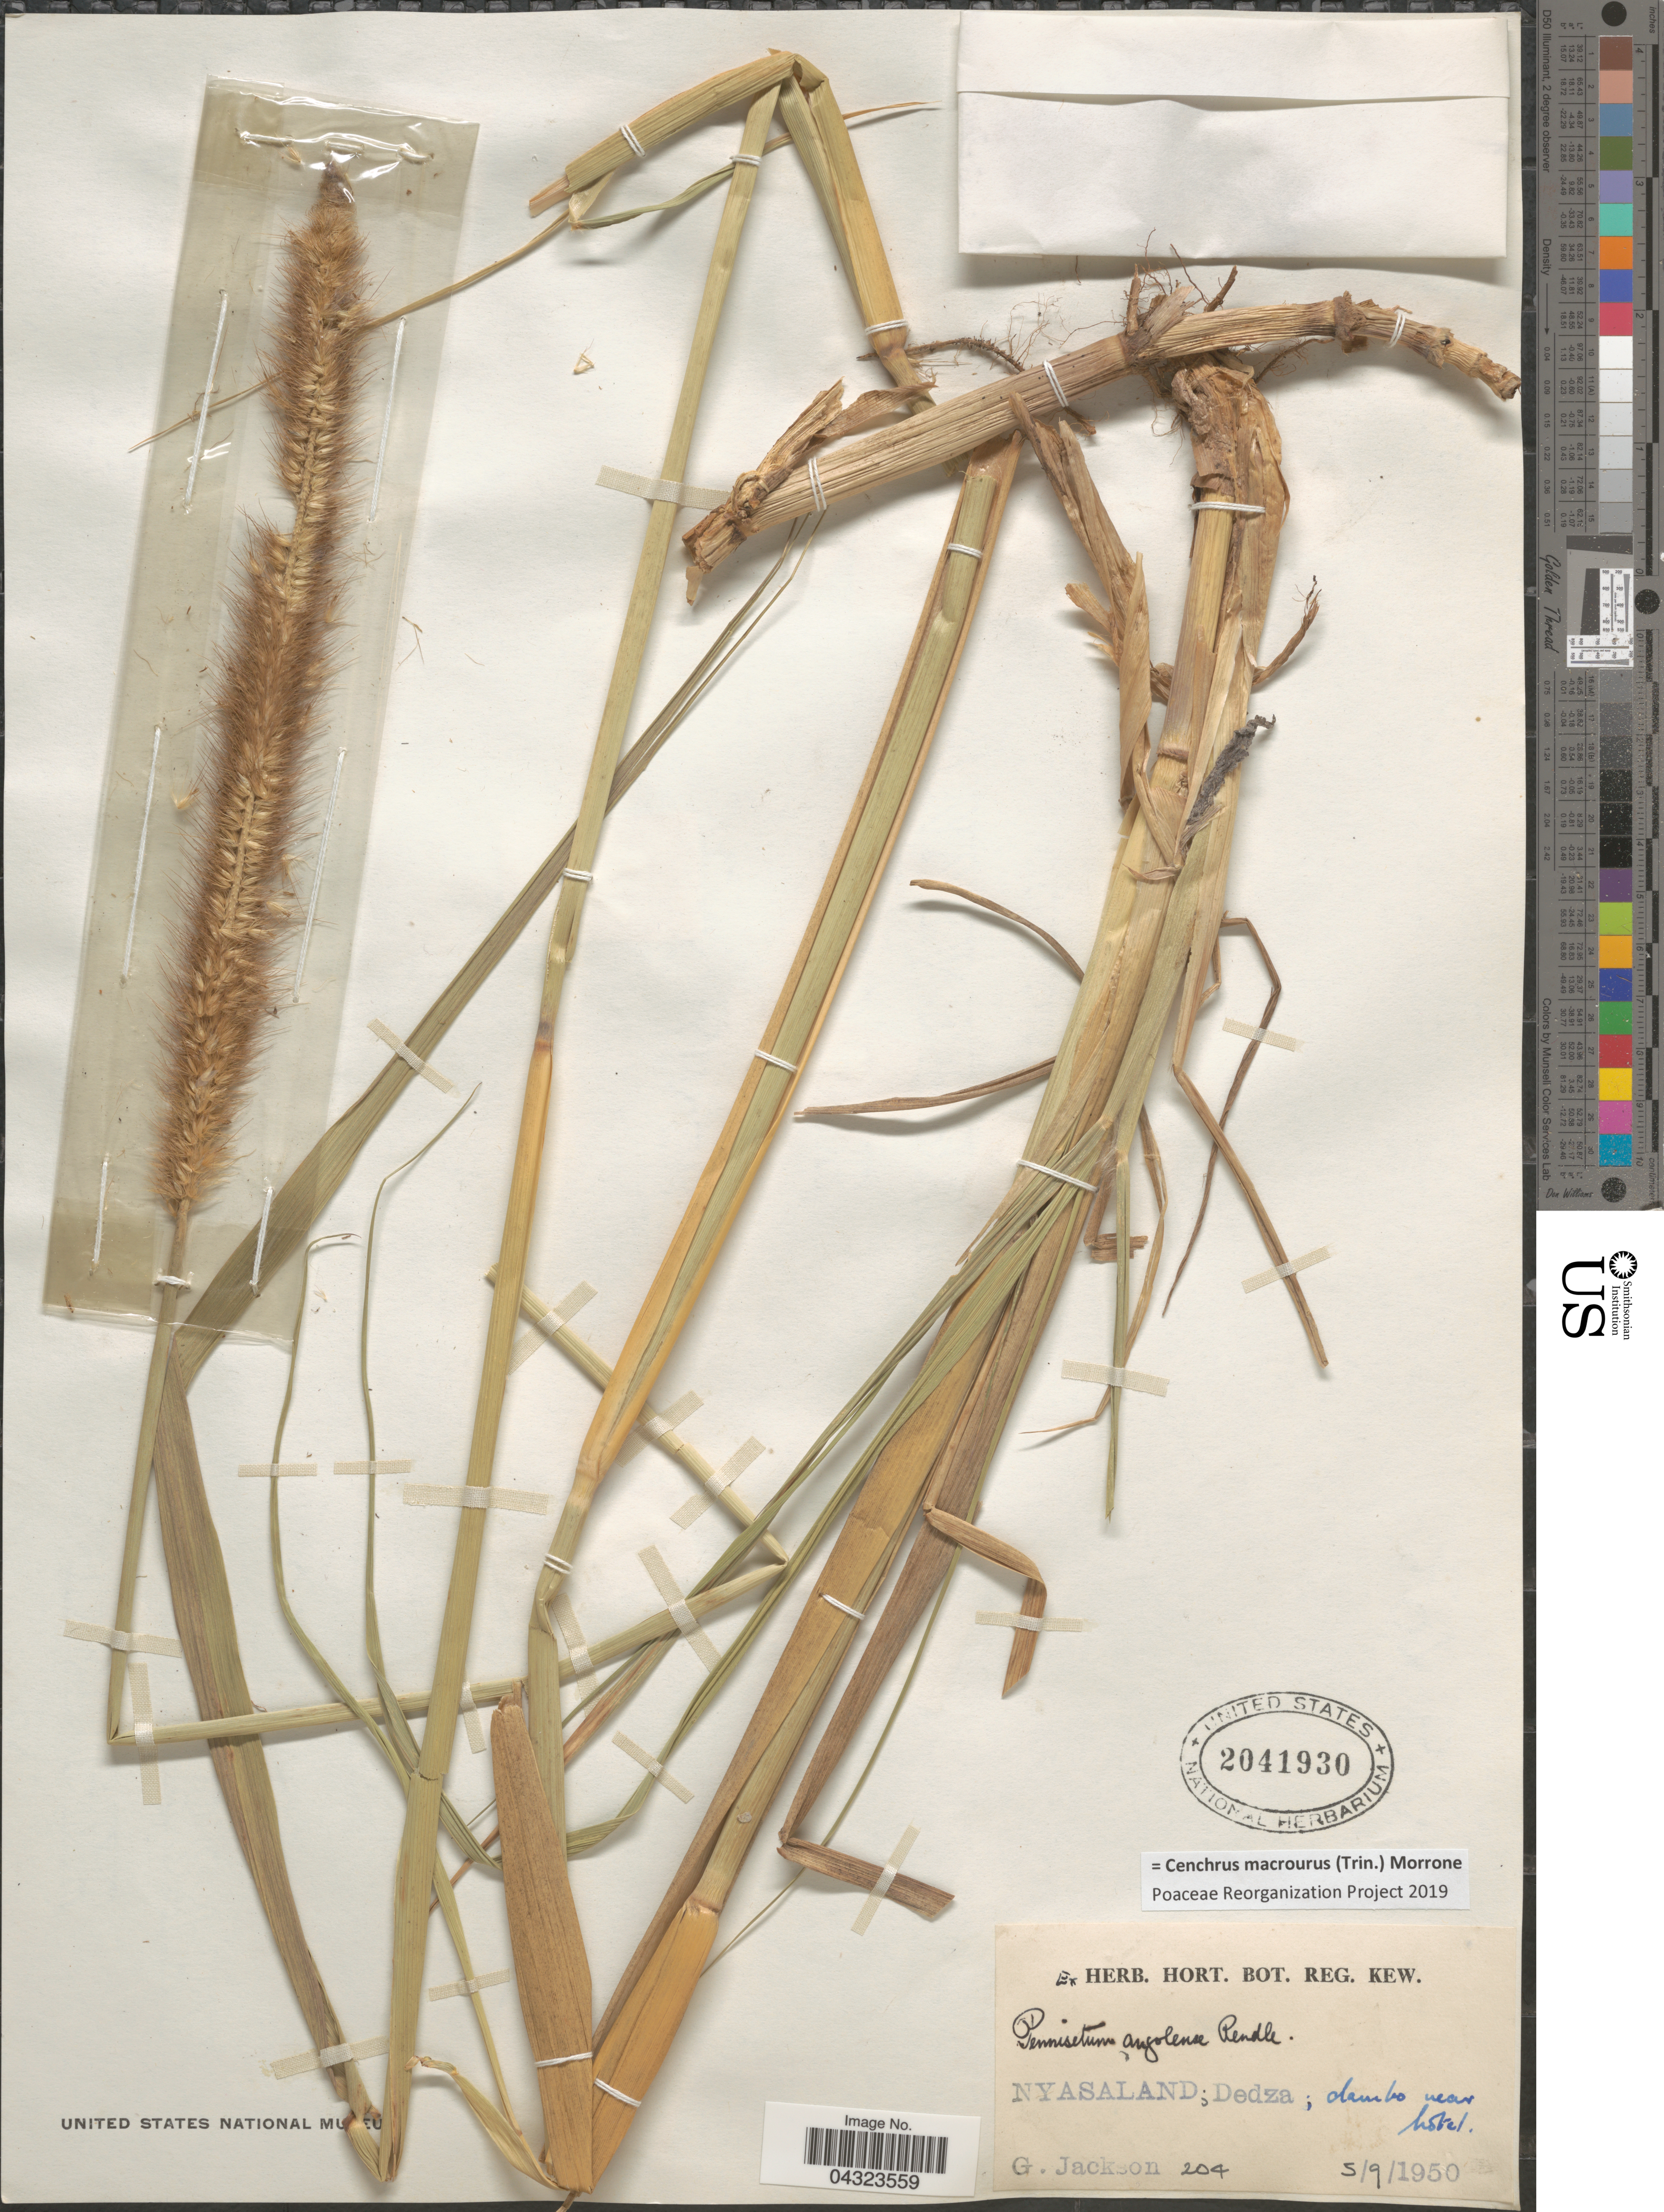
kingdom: Plantae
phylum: Tracheophyta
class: Liliopsida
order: Poales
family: Poaceae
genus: Cenchrus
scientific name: Cenchrus macrourus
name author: (Trin.) Morrone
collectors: G. Jackson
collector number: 204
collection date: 1950-09-05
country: Malawi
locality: Nyasaland; Dedza; dambo near hotel.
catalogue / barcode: US 2041930